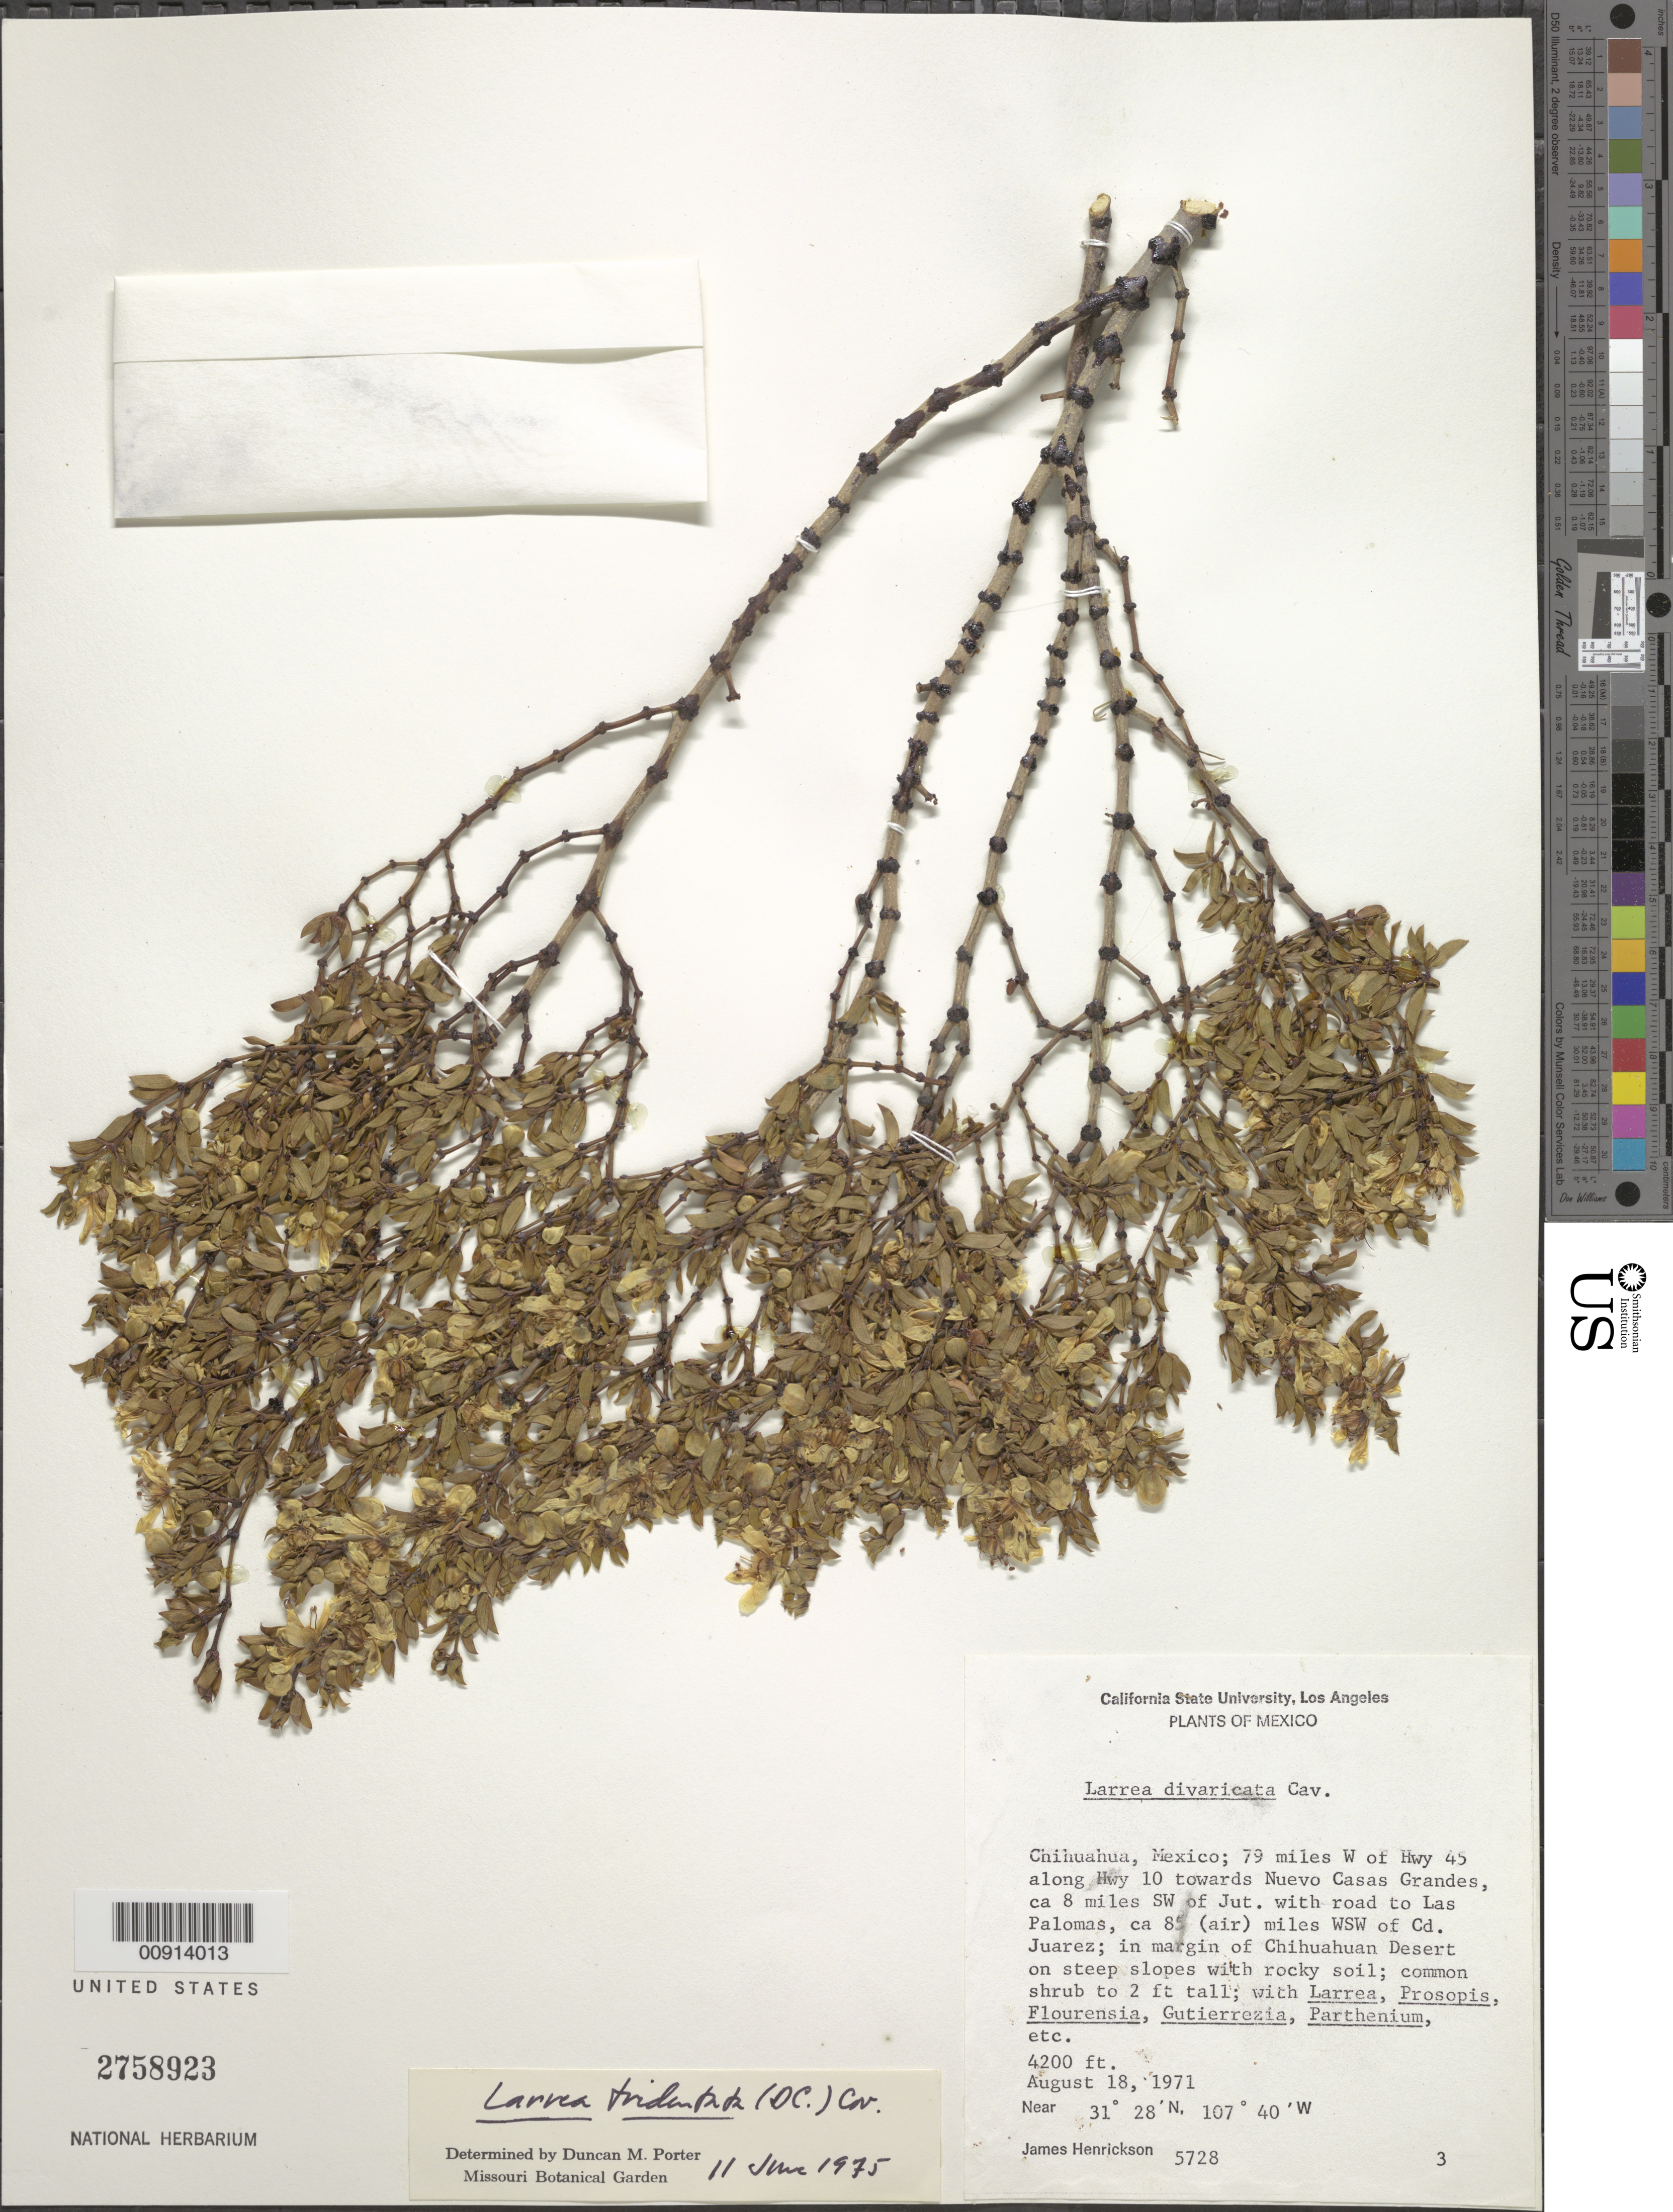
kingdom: Plantae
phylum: Tracheophyta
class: Magnoliopsida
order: Zygophyllales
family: Zygophyllaceae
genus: Larrea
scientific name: Larrea tridentata var. tridentata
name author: (Sessé & Moc. ex DC.) Coville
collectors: J. Henrickson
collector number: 5728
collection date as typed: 18 Aug 1971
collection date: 1971-08-18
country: Mexico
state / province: Chihuahua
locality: Chihuahua: 79 miles W of Hwy 45 along Hwy 10 towards Nuevo Casas Grandes, ca. 8 miles SW of Jut. with road to Las Palomas, ca 85 (air) miles WSW of Cd. Juárez.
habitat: In margin of Chihuahuan Desert; on steep slopes with rocky soil; w/Larrea, Prosopis, Flourensia, Gutierrezia, Parthenium, &c.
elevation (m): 1280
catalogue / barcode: US 2758923